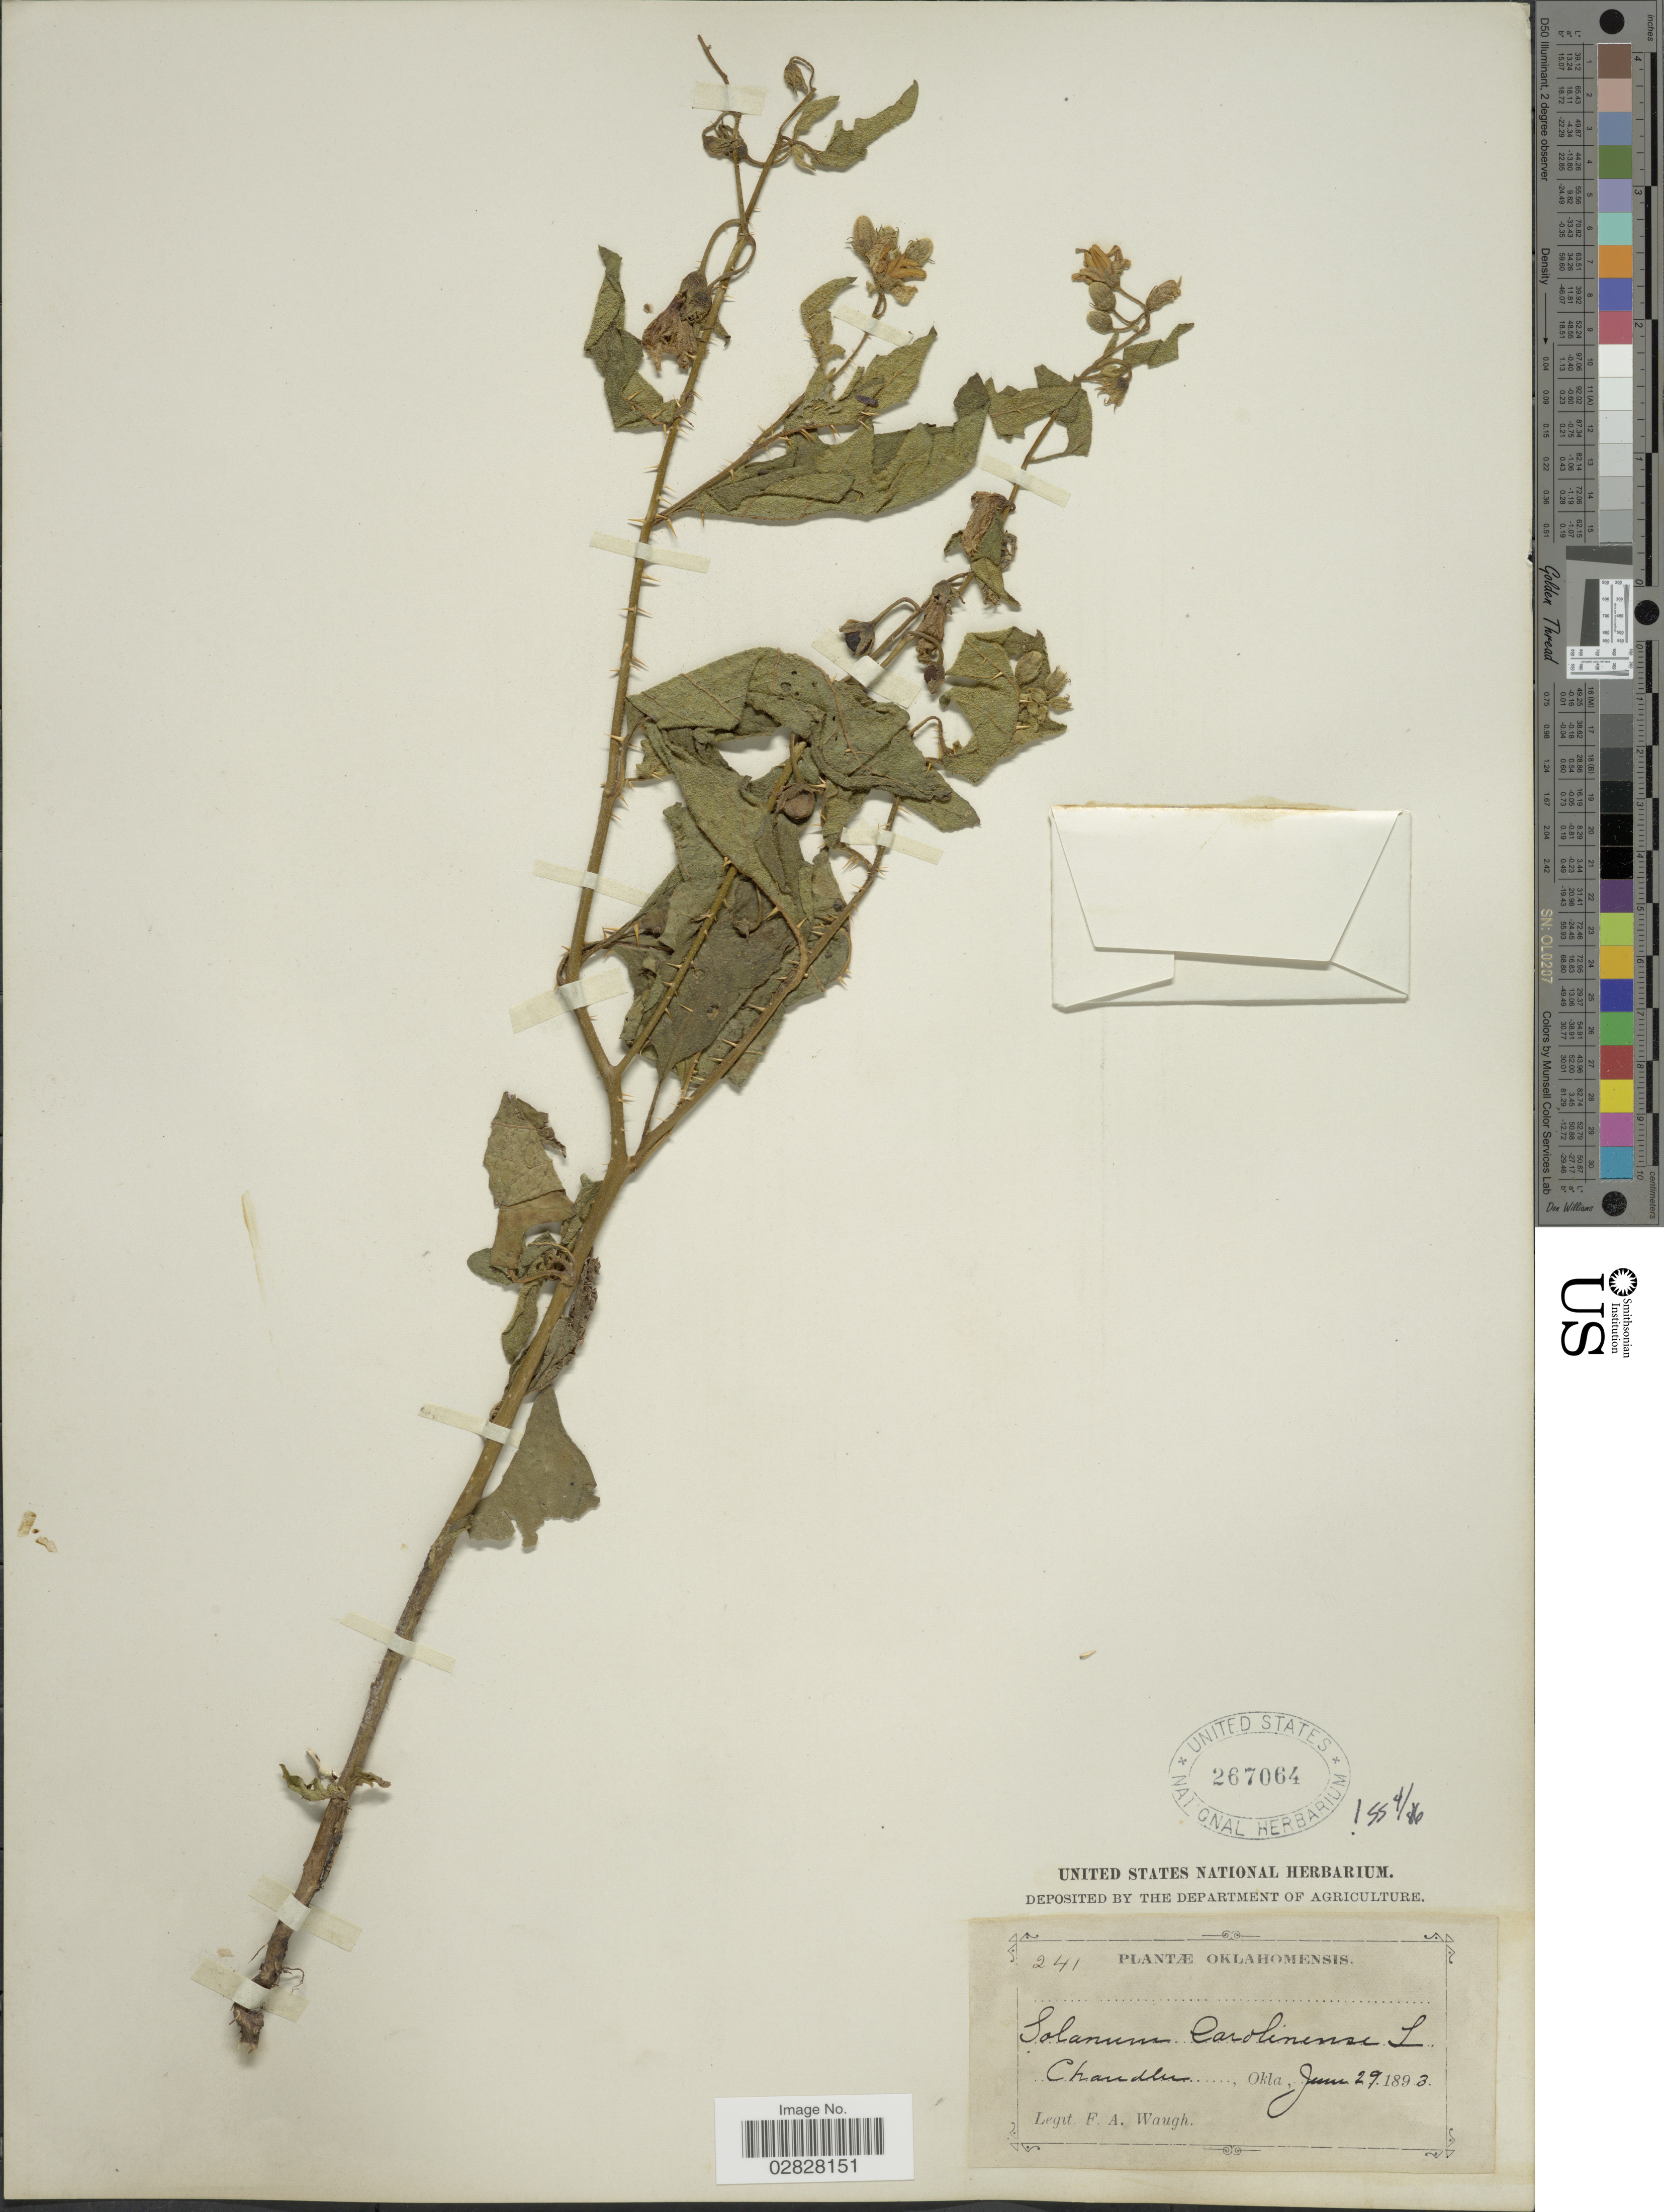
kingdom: Plantae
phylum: Tracheophyta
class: Magnoliopsida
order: Solanales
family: Solanaceae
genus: Solanum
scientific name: Solanum carolinense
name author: L.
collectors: F. Waugh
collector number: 241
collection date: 1893-06-29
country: United States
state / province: Oklahoma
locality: Chandler.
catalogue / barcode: US 267064